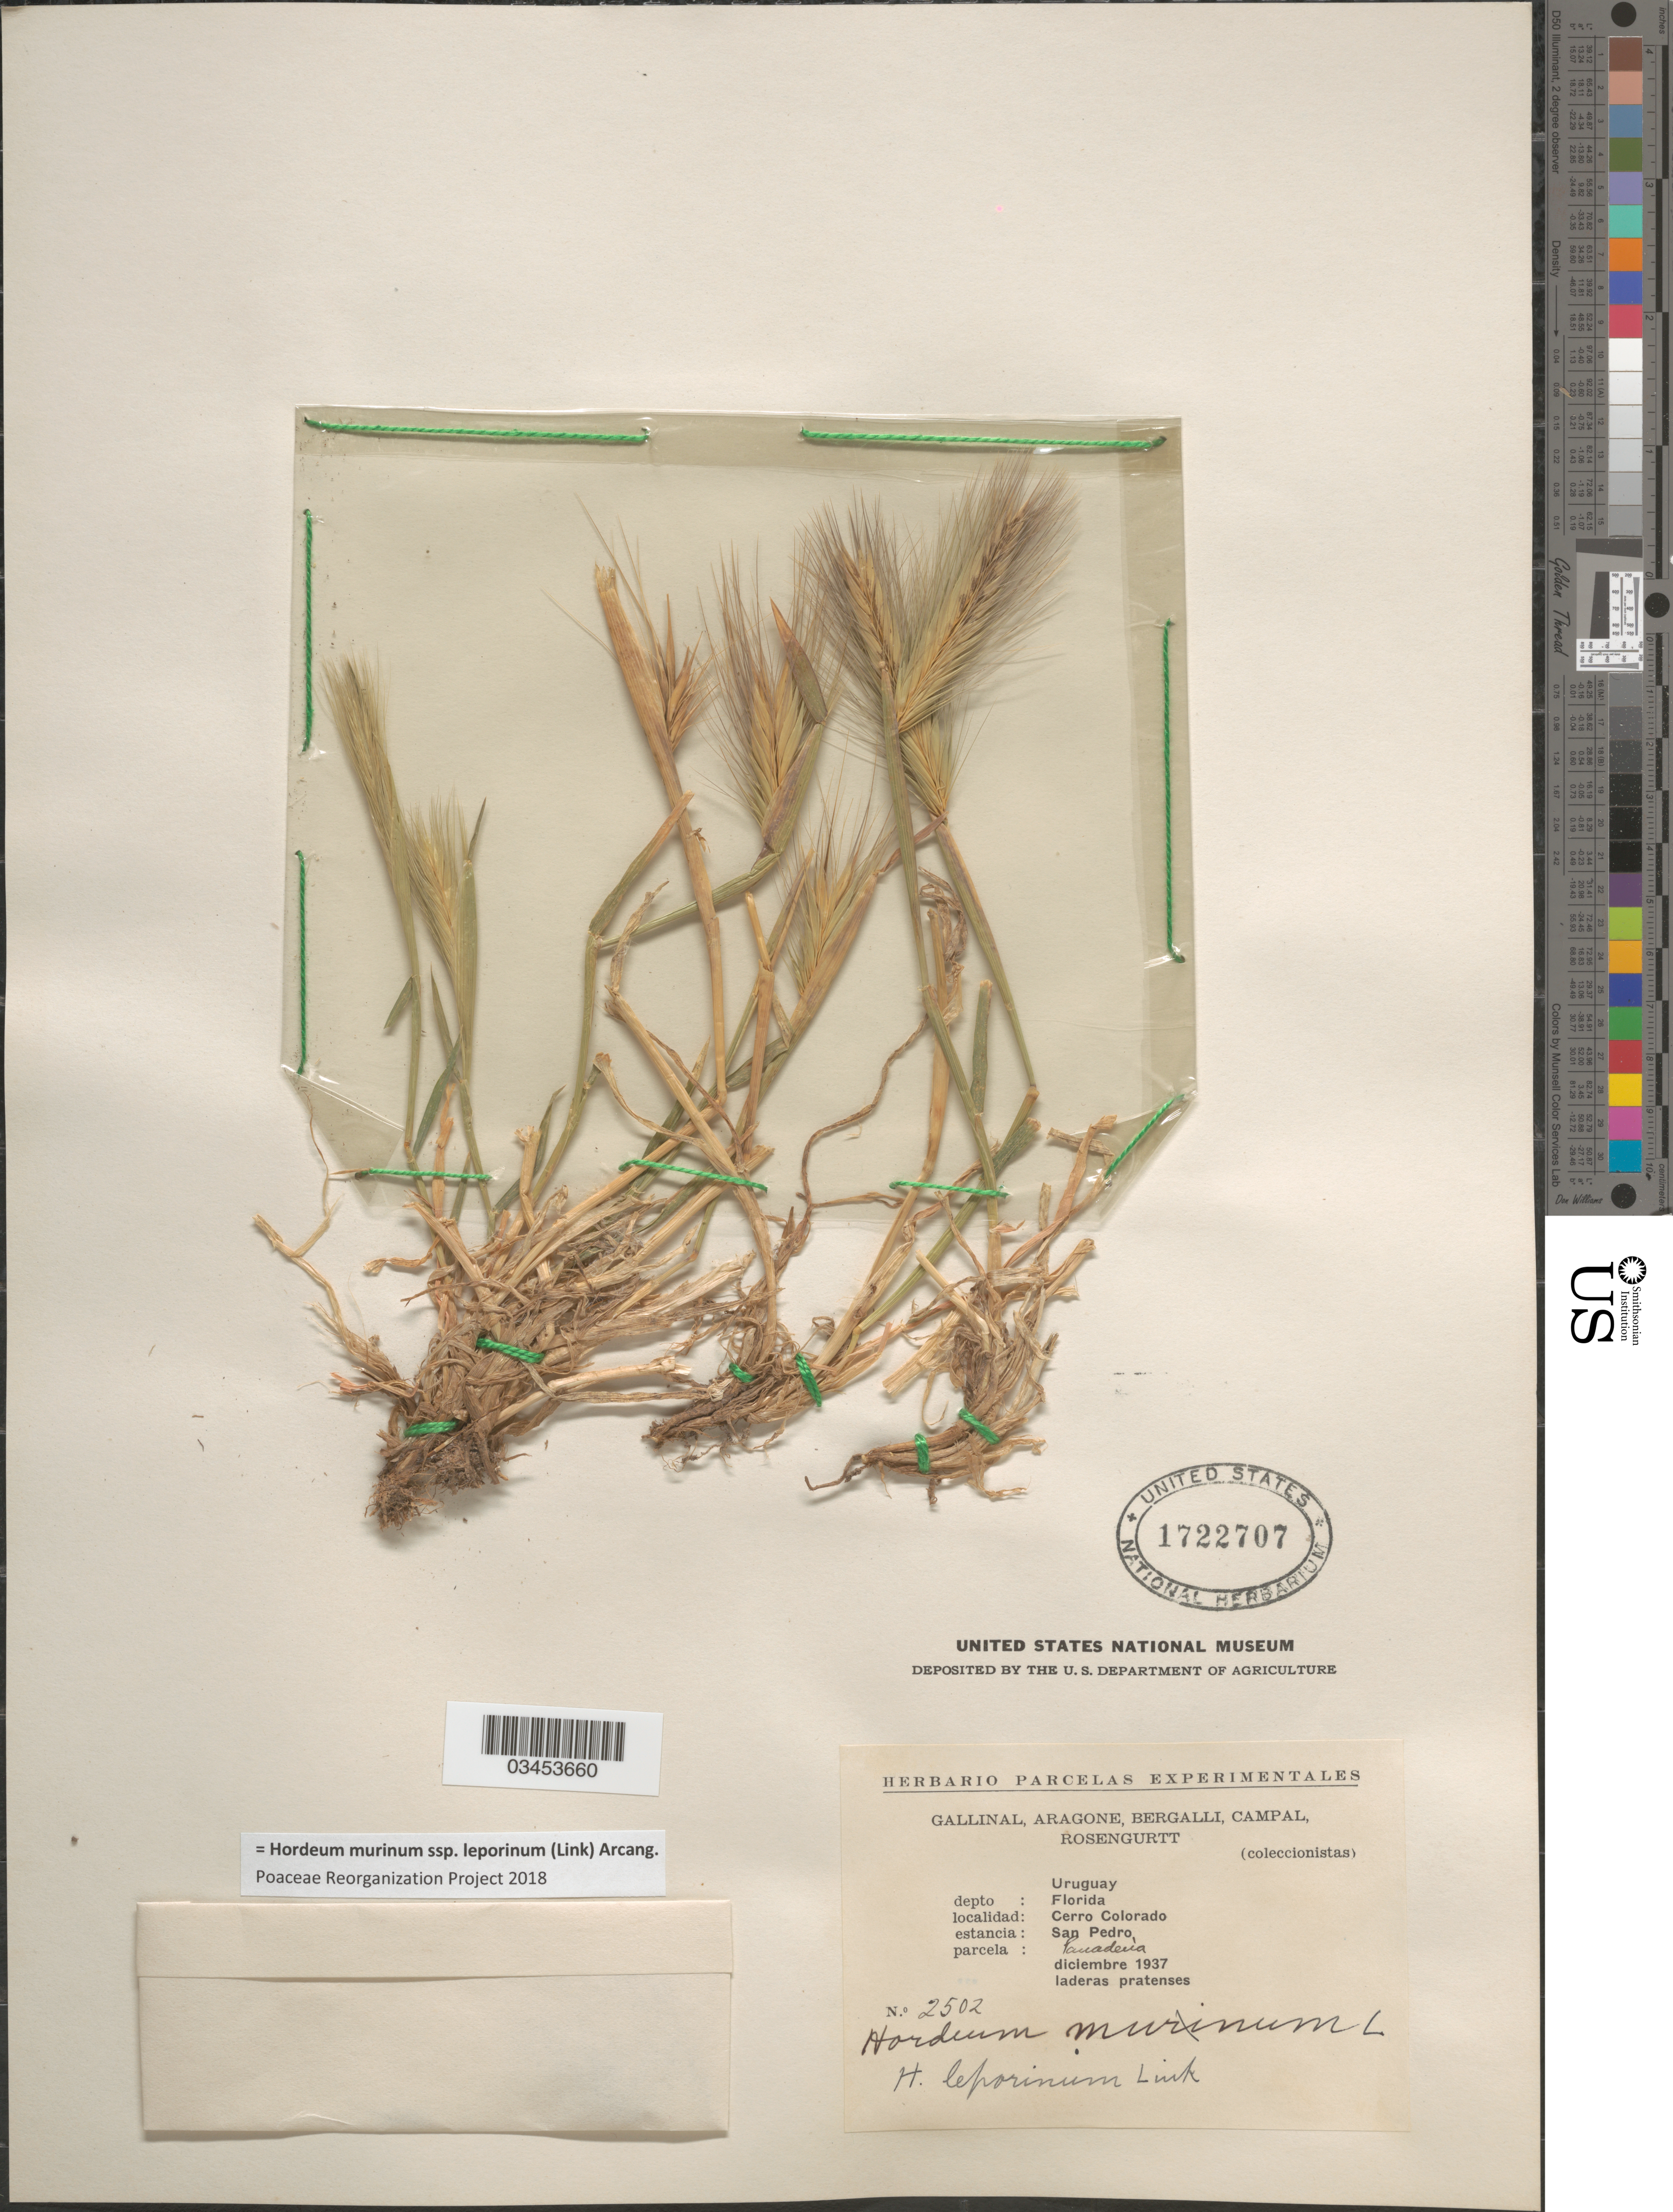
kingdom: Plantae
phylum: Tracheophyta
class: Liliopsida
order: Poales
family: Poaceae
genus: Hordeum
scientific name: Hordeum murinum subsp. leporinum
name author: (Link) Arcang.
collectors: -. Gallinal, -- Aragone, -- Bergalli, -- Campal & Rosengurtt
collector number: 2502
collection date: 1937-12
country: Uruguay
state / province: Florida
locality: Depto : Florida. Cerro Colorado. Estancia : San Pedro. Parcela: Panaderia.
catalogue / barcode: US 1722707